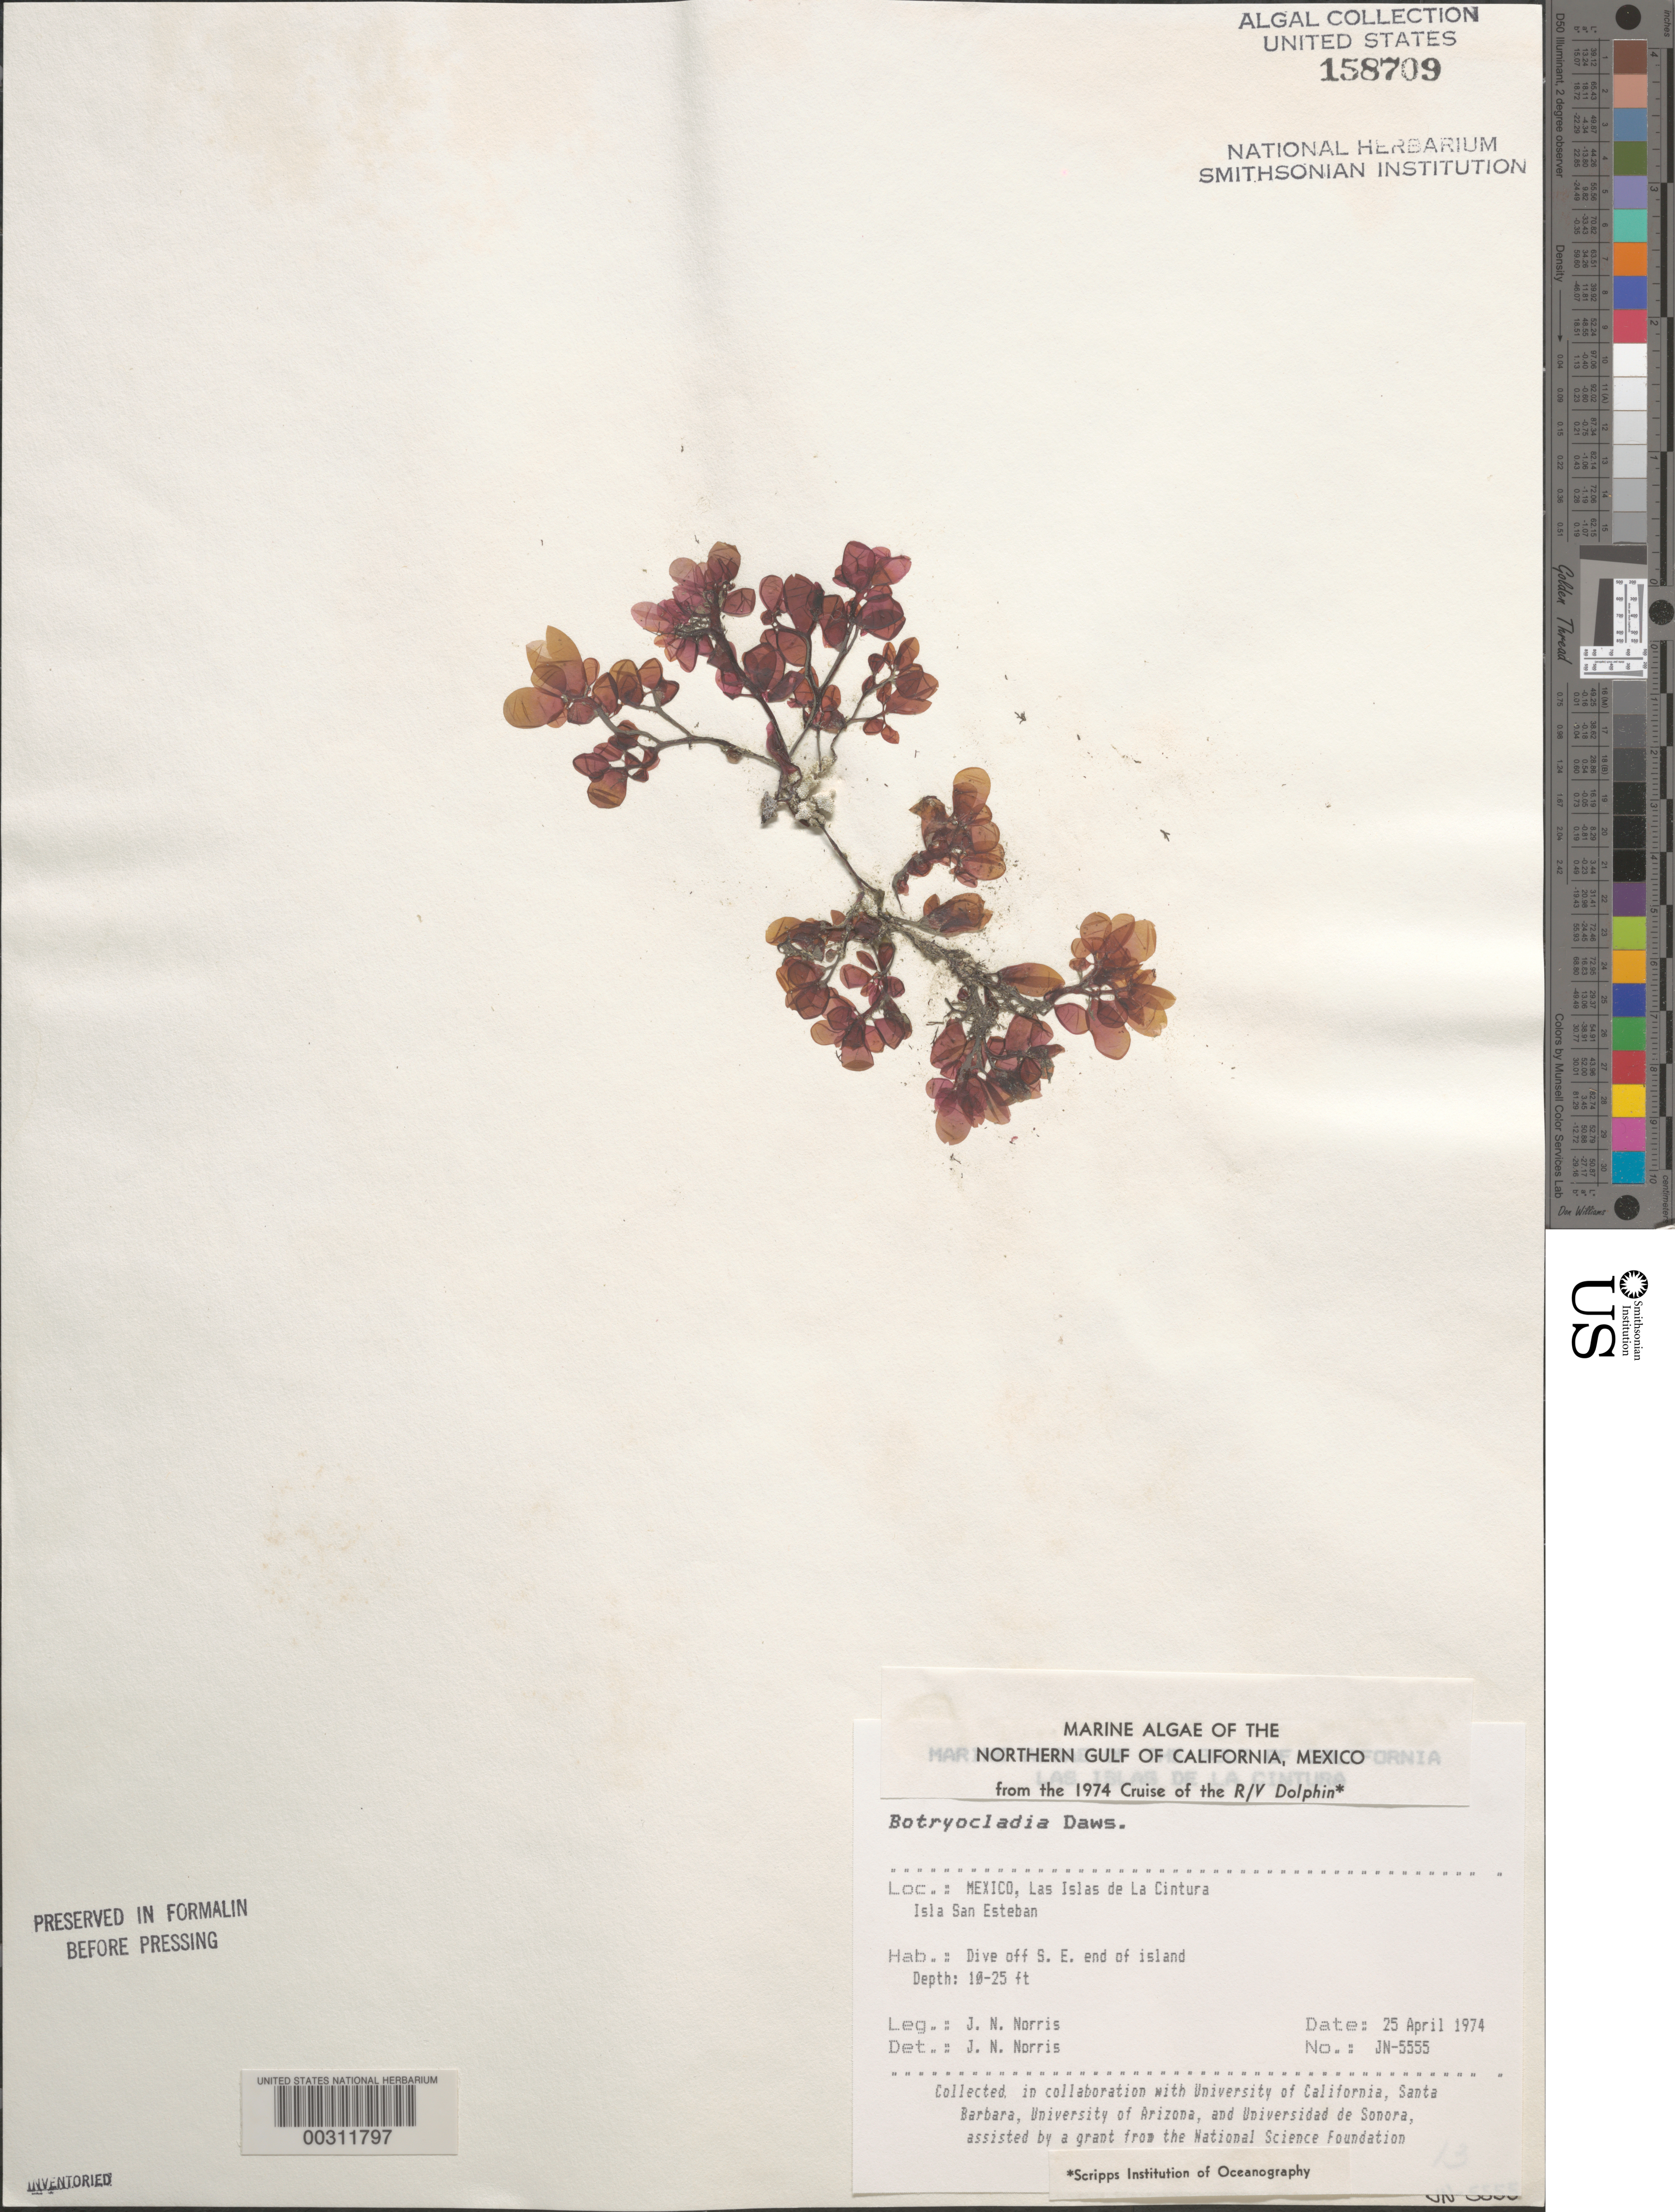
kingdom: Plantae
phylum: Rhodophyta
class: Florideophyceae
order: Rhodymeniales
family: Rhodymeniaceae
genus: Botryocladia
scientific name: Botryocladia sp.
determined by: Norris, James N.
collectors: J. N. Norris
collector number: JN-5555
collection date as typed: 25 Apr 1974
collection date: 1974-04-25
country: Mexico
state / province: Baja California Norte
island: Isla San Esteban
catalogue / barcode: US 158709